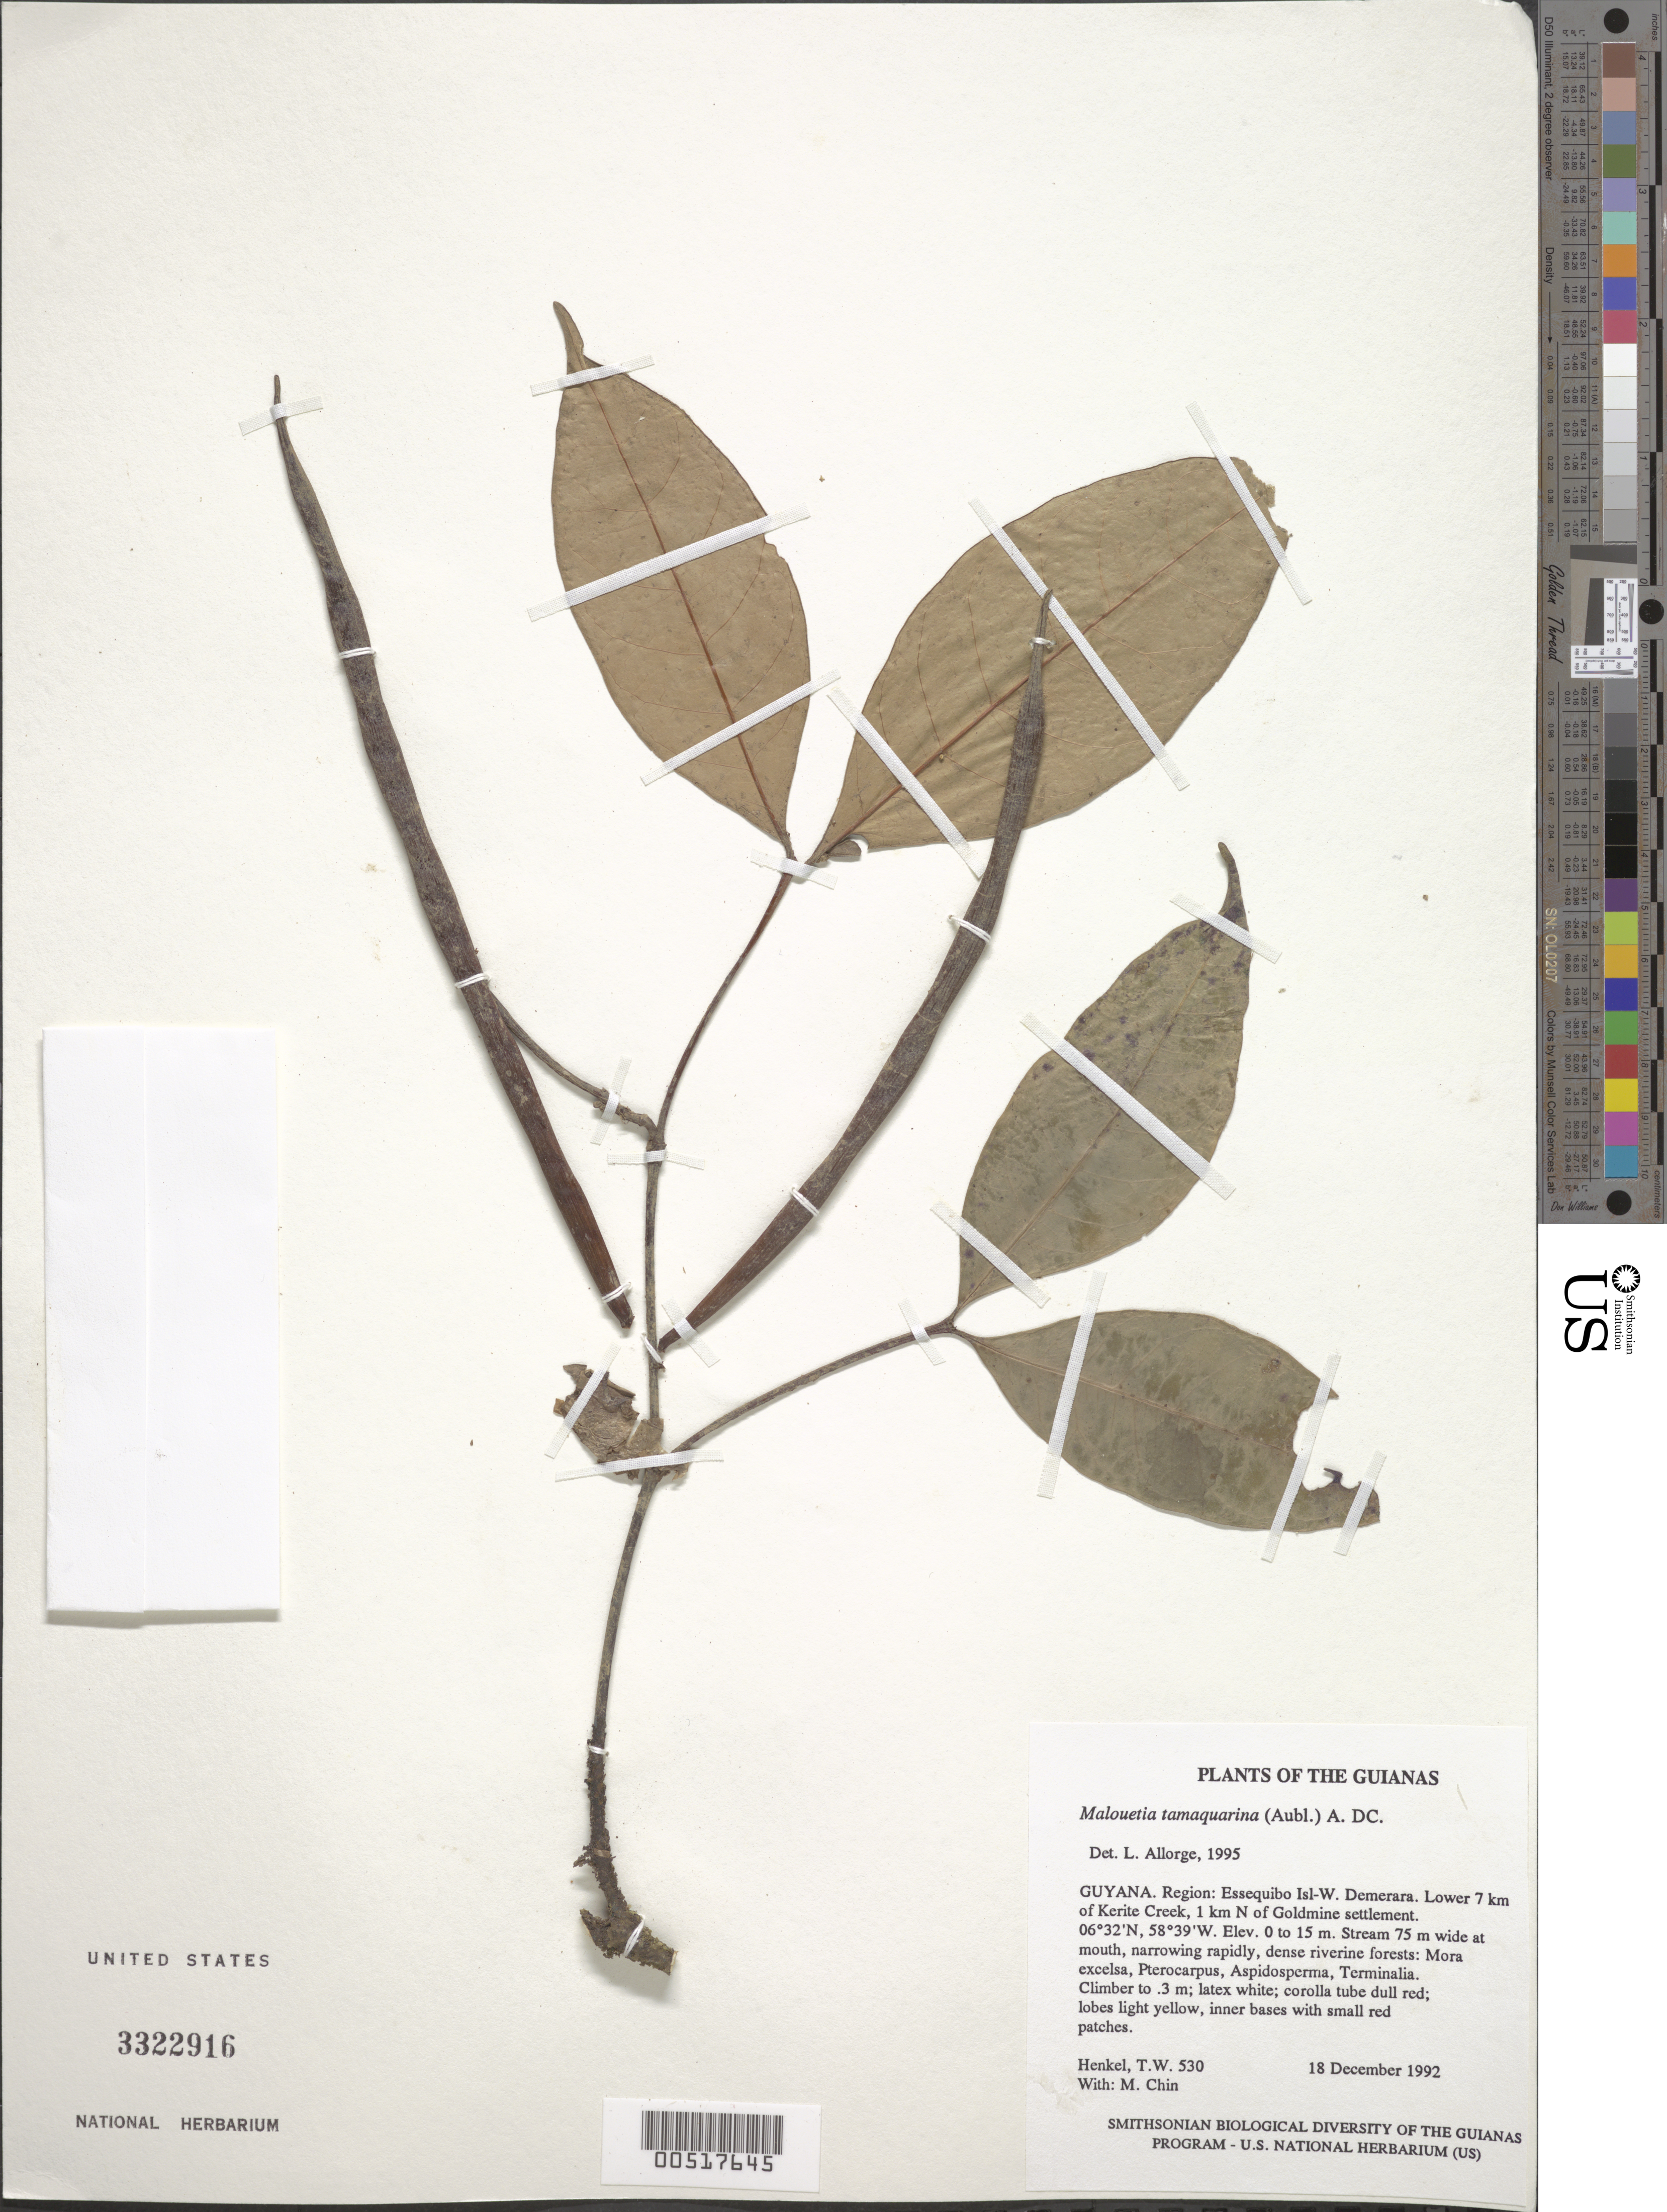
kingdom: Plantae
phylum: Tracheophyta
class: Magnoliopsida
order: Gentianales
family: Apocynaceae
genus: Malouetia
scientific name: Malouetia tamaquarina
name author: (Aubl.) A. DC.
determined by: Allorge, L.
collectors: T. Henkel & M. Chin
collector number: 530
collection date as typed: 18 December 1992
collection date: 1992-12-18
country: Guyana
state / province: Essequibo Isl-W. Demerara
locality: Lower 7 km of Kerite Creek, 1 km N of Goldmine settlement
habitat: Stream 75 m wide at mouth, narrowing rapidly, dense riverine forests: Mora excelsa, Pterocarpus, Aspidosperma, Terminalia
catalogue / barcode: US 3322916